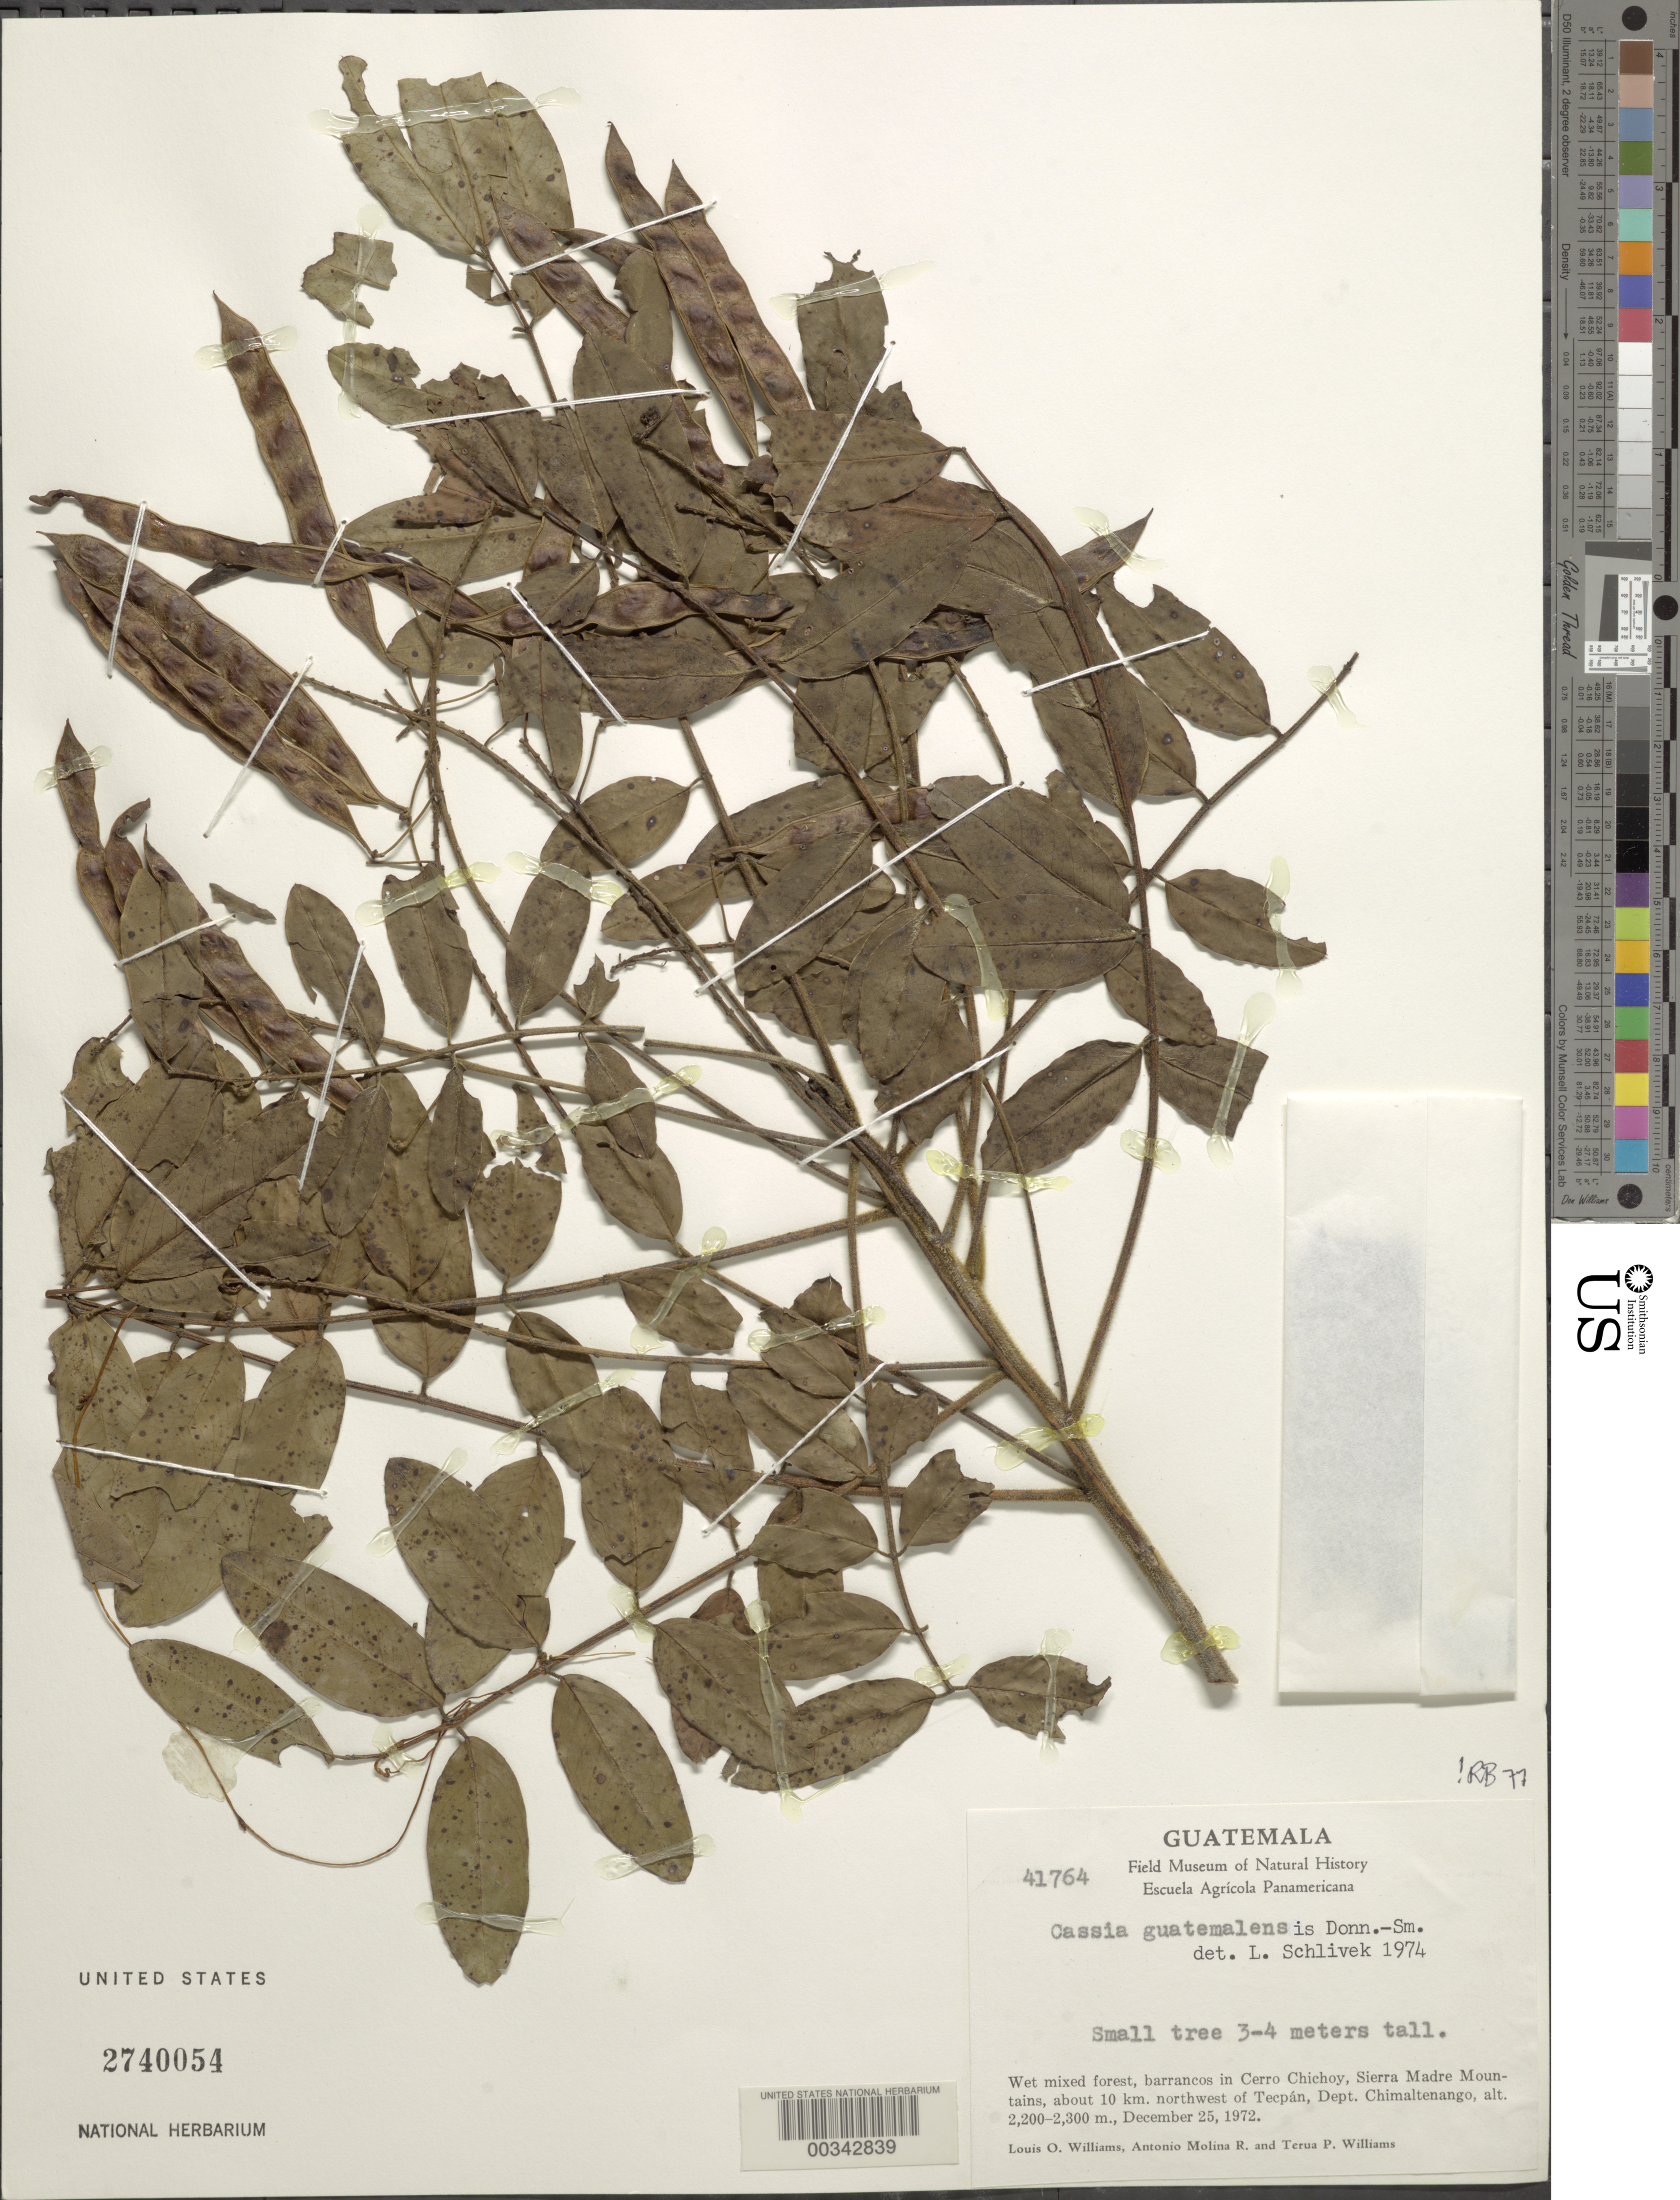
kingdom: Plantae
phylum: Tracheophyta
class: Magnoliopsida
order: Fabales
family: Fabaceae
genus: Senna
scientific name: Senna guatemalensis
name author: (Donn. Sm.) H.S. Irwin & Barneby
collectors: L. O. Williams, A. Molina R. & T. P. Williams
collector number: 41764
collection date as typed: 25 Dec 1972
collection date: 1972-12-25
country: Guatemala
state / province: Chimaltenango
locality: Cerro Chichoy, Sierra Madre Mountains, about 10 km NW of Tecpan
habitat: Wet mixed forest, barrancos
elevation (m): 2200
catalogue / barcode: US 2740054